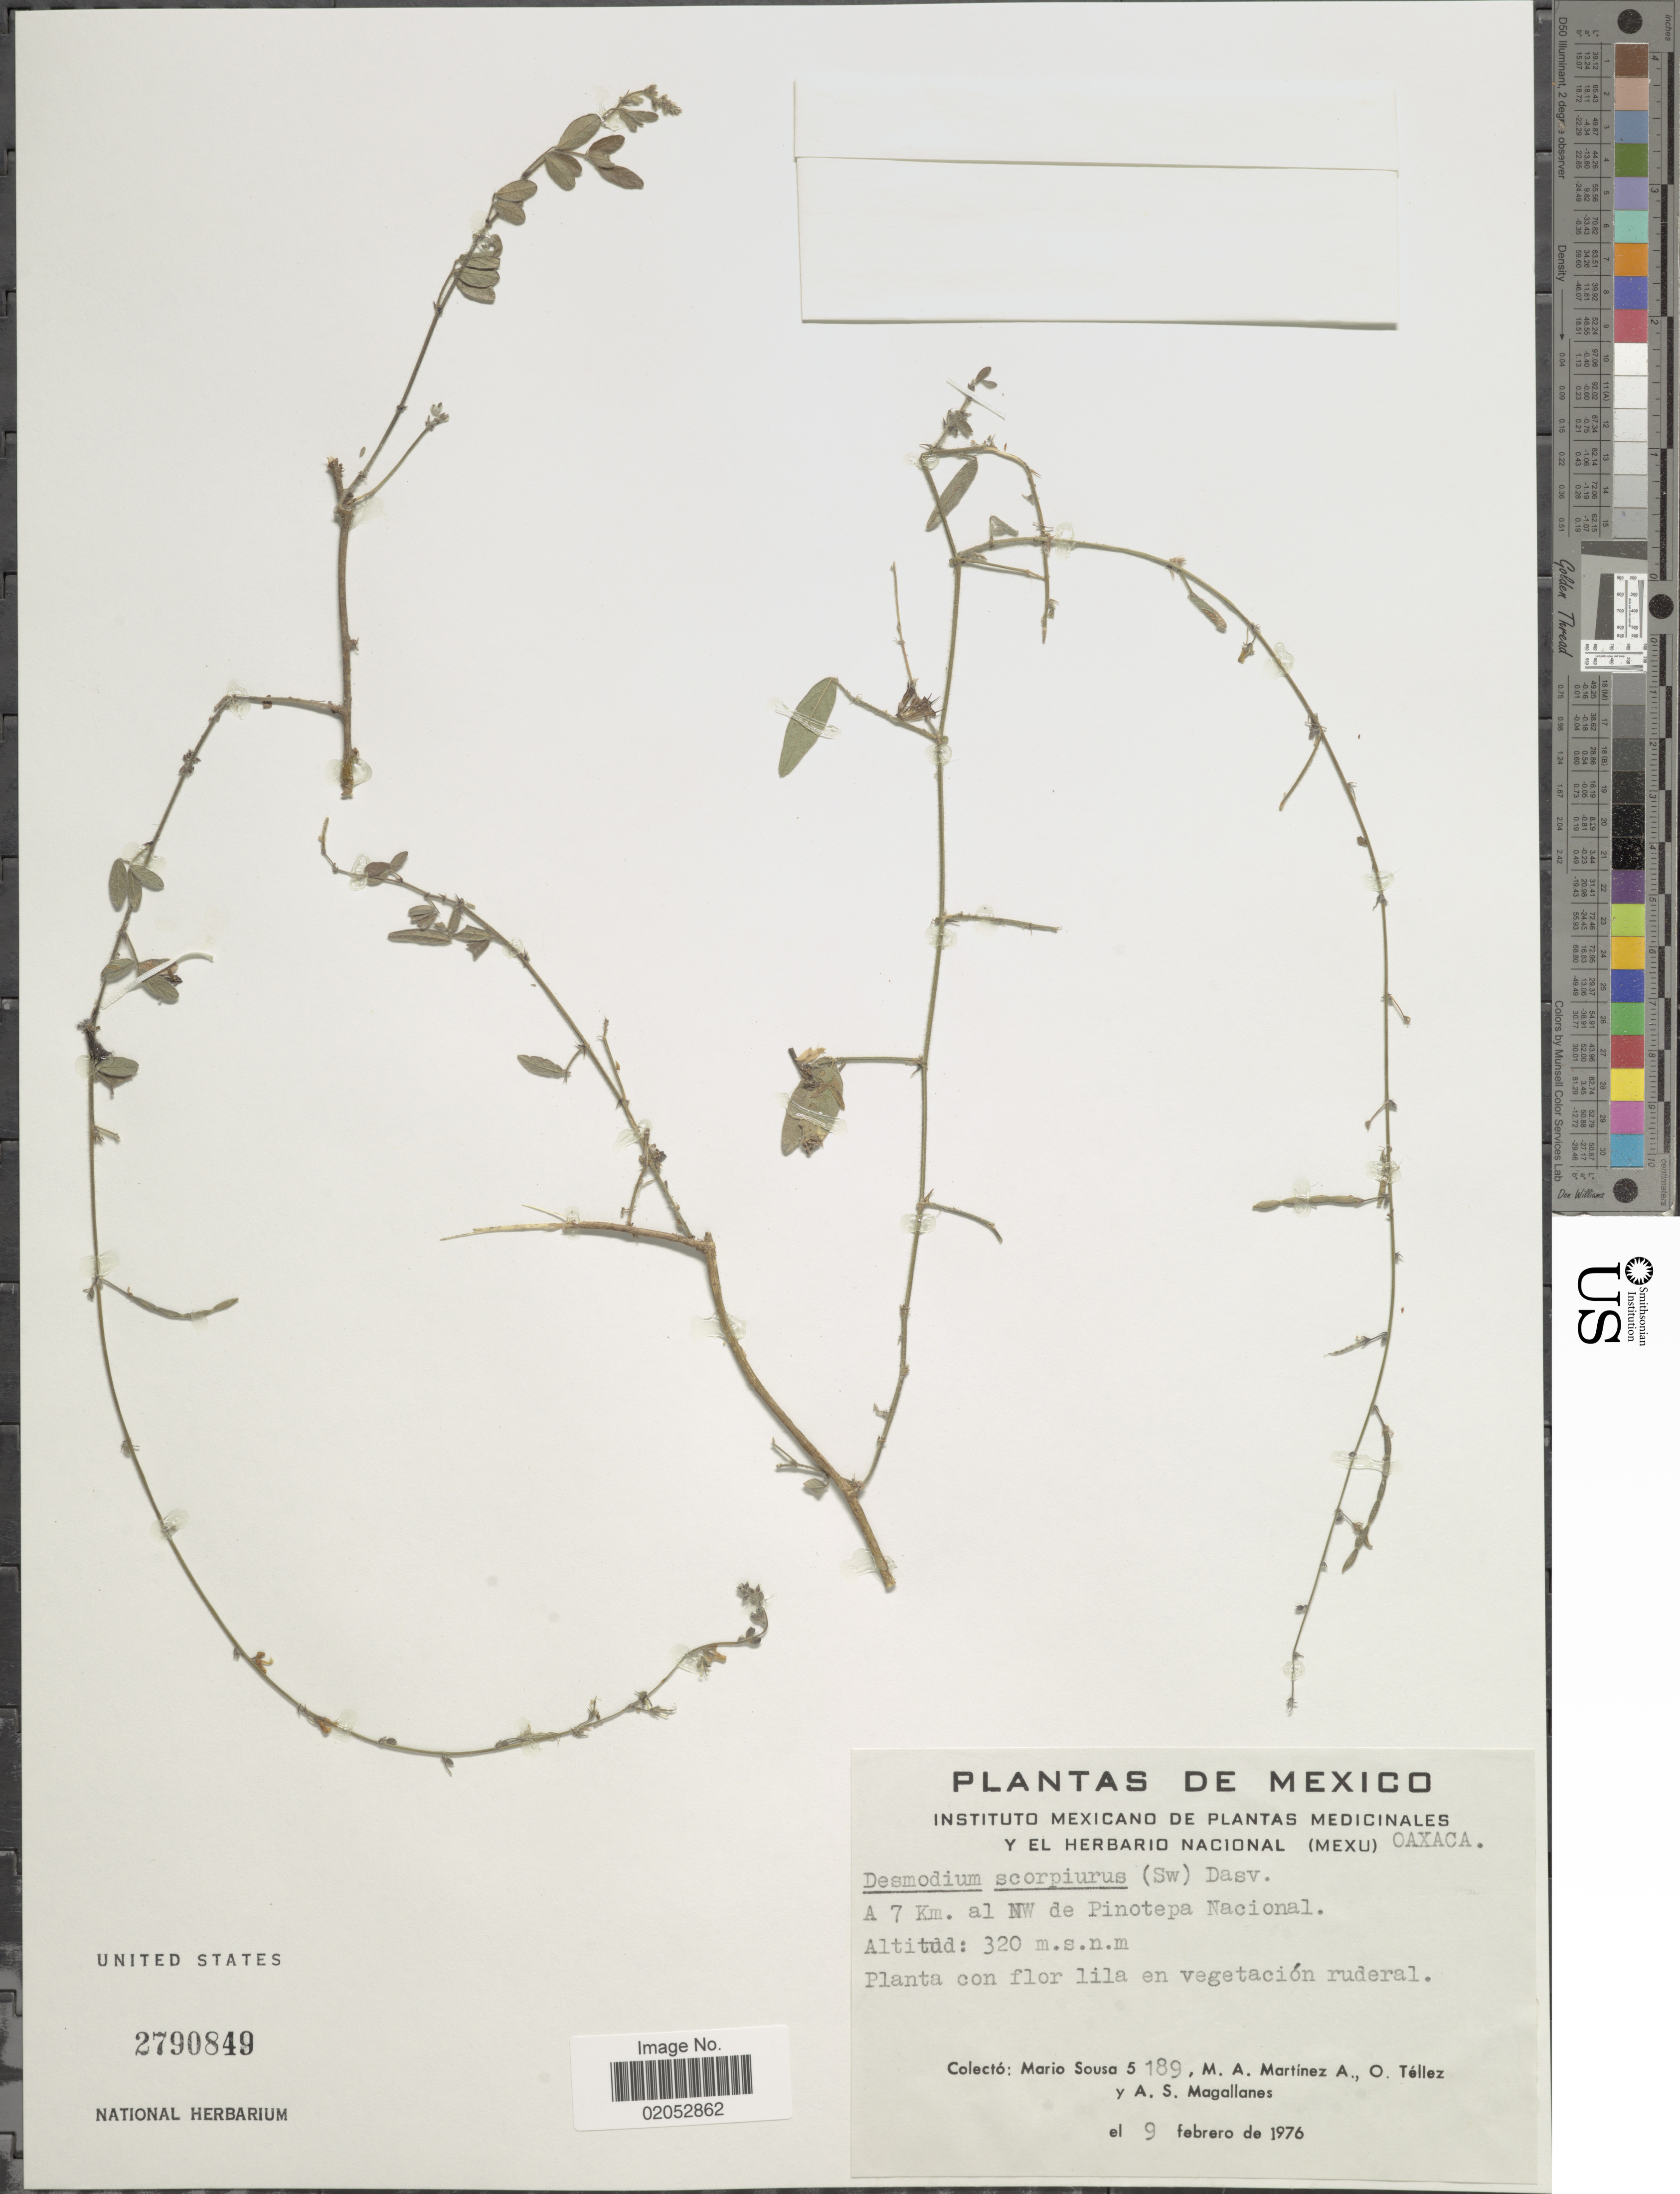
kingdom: Plantae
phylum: Tracheophyta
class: Magnoliopsida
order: Fabales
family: Fabaceae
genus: Desmodium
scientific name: Desmodium scorpiurus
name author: (Sw.) Desv. ex DC.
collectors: M. Sousa S., M. A. Martínez Alfaro, O. Tellez & A. Magallanes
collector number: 189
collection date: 1976-02-09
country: Mexico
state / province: Oaxaca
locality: A 7 km. al NW de Pinotega Nacional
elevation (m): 320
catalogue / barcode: US 2790849